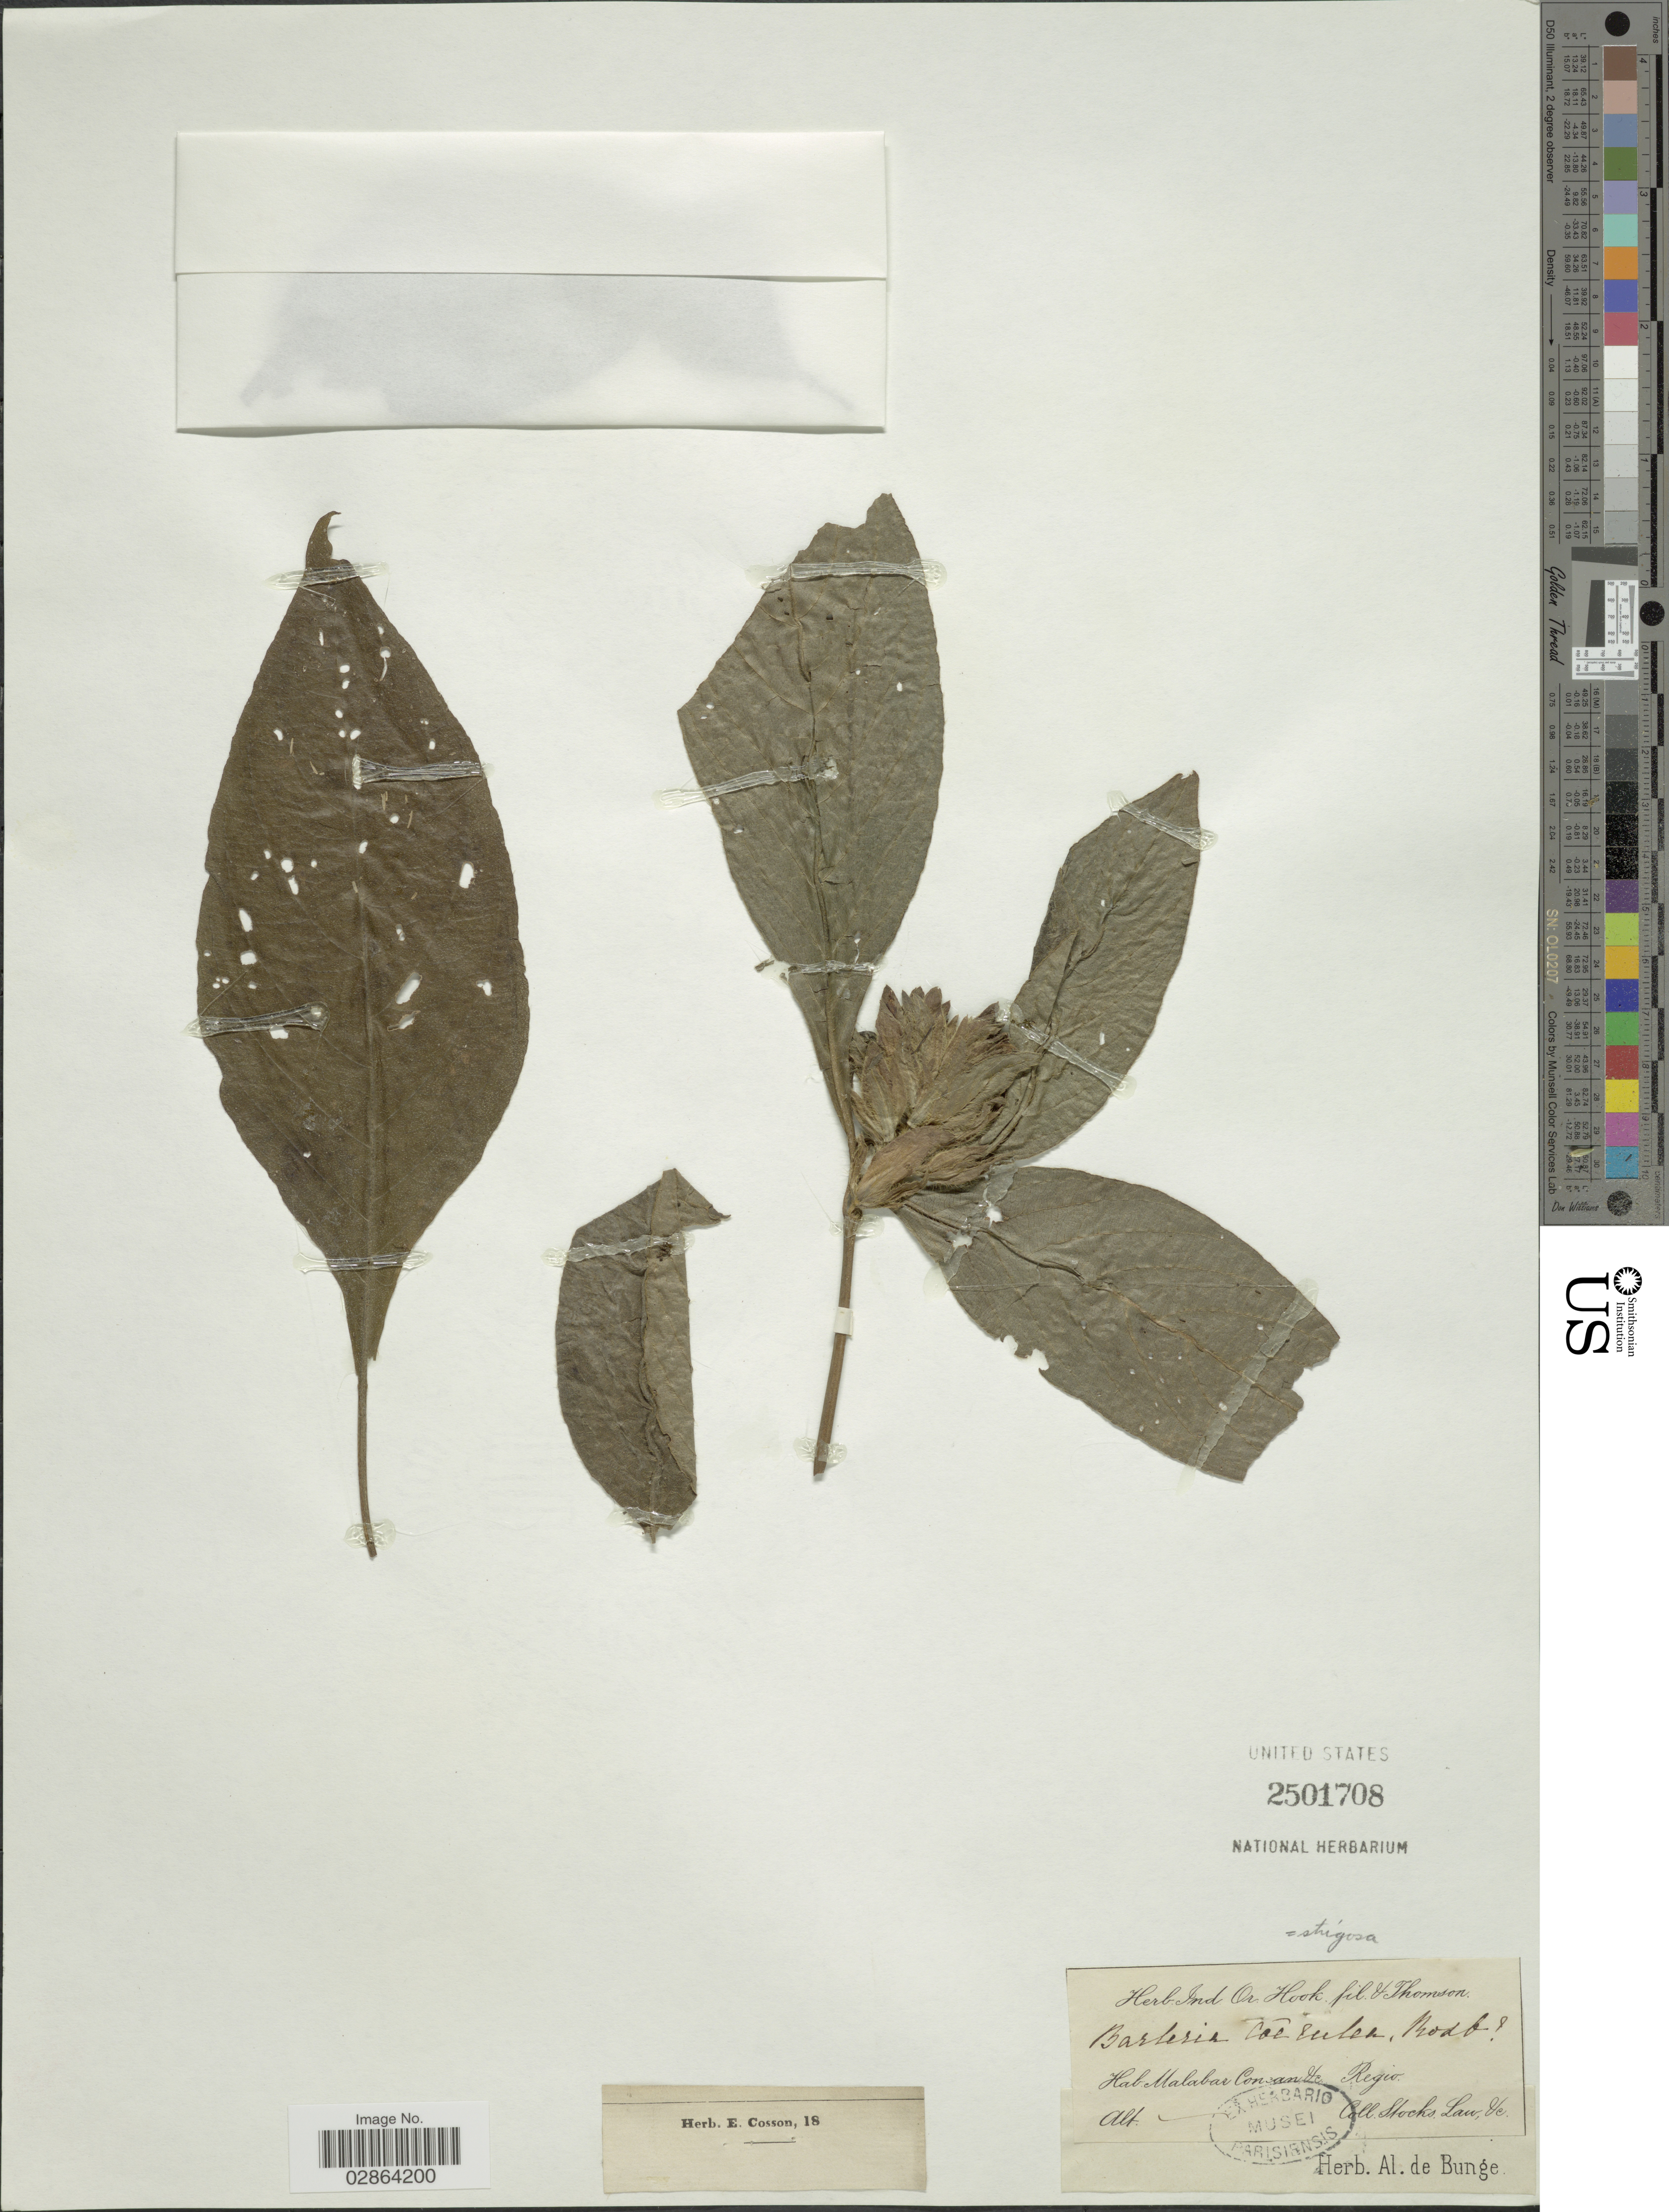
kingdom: Plantae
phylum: Tracheophyta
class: Magnoliopsida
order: Lamiales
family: Acanthaceae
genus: Barleria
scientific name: Barleria strigosa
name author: Willd.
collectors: J. Stocks & J. Law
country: India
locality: Malabar Concan &c. Regio.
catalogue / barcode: US 2501708